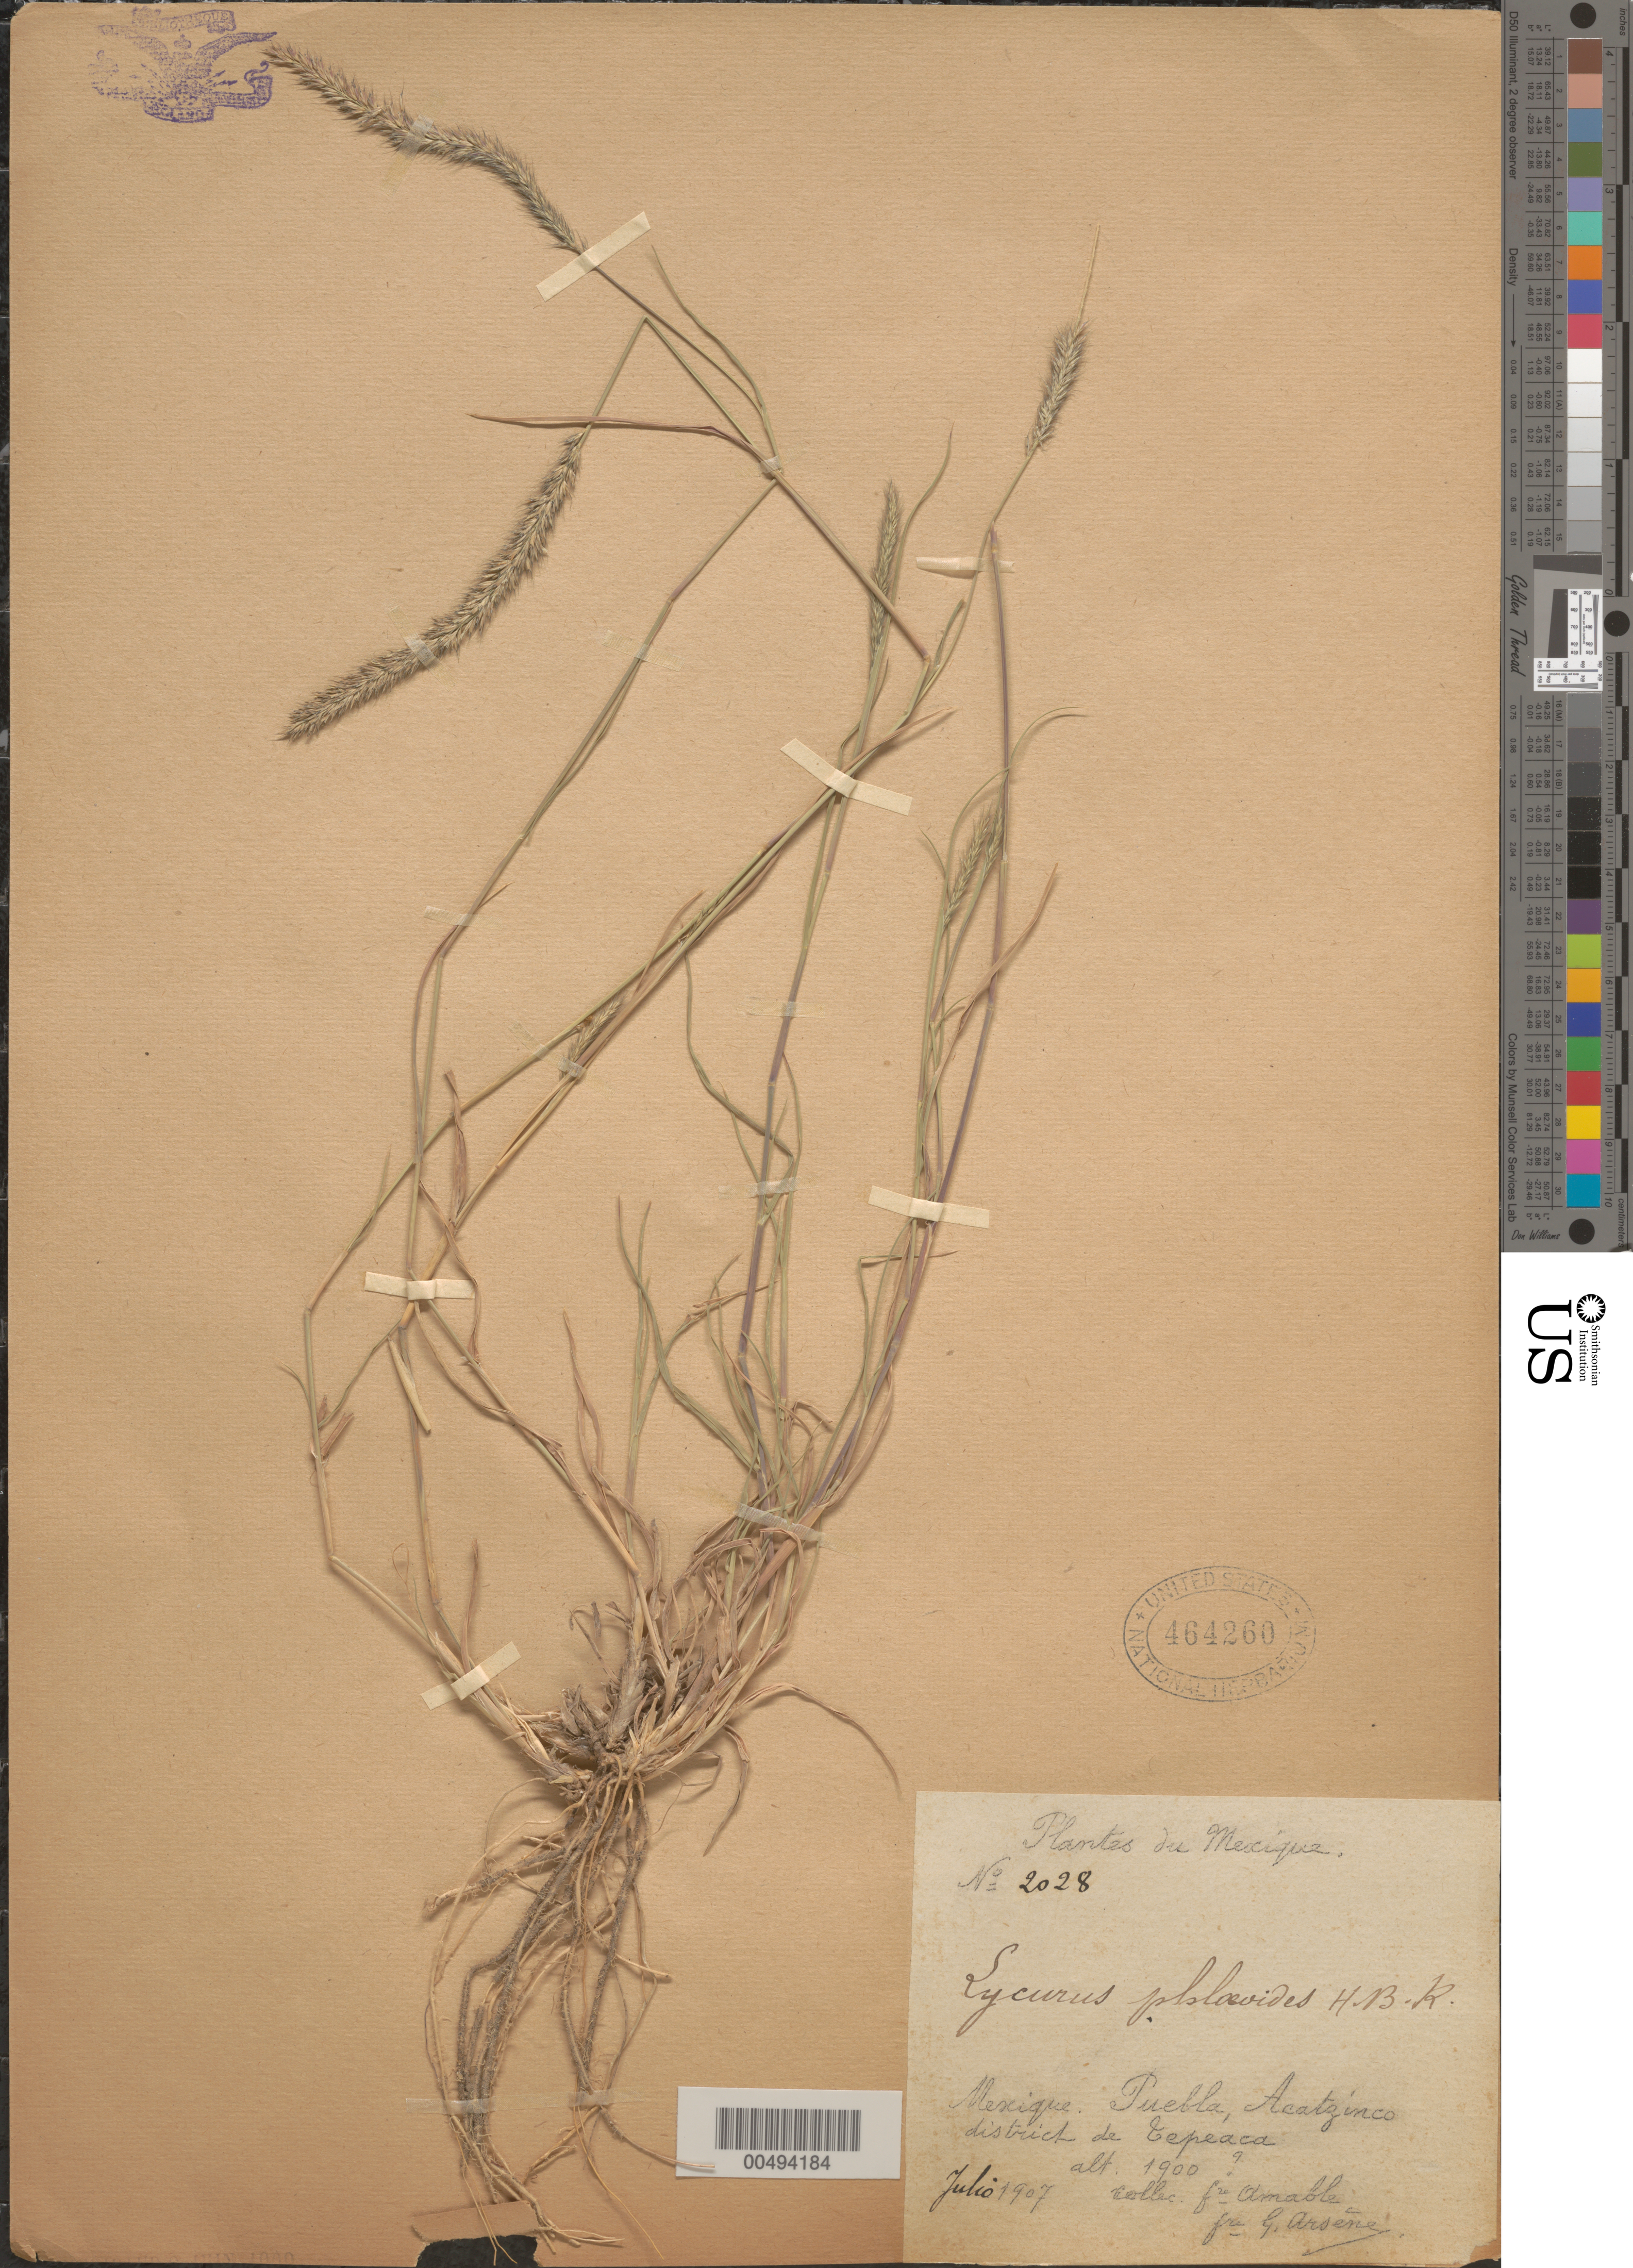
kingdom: Plantae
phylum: Tracheophyta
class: Liliopsida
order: Poales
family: Poaceae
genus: Lycurus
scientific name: Lycurus phleoides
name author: Kunth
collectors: B. Amable & Bro. G. Arsène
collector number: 2028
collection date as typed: Jul 1907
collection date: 1907-07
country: Mexico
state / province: Puebla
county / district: Tepeaca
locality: Acatzinco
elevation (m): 1900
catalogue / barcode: US 464260